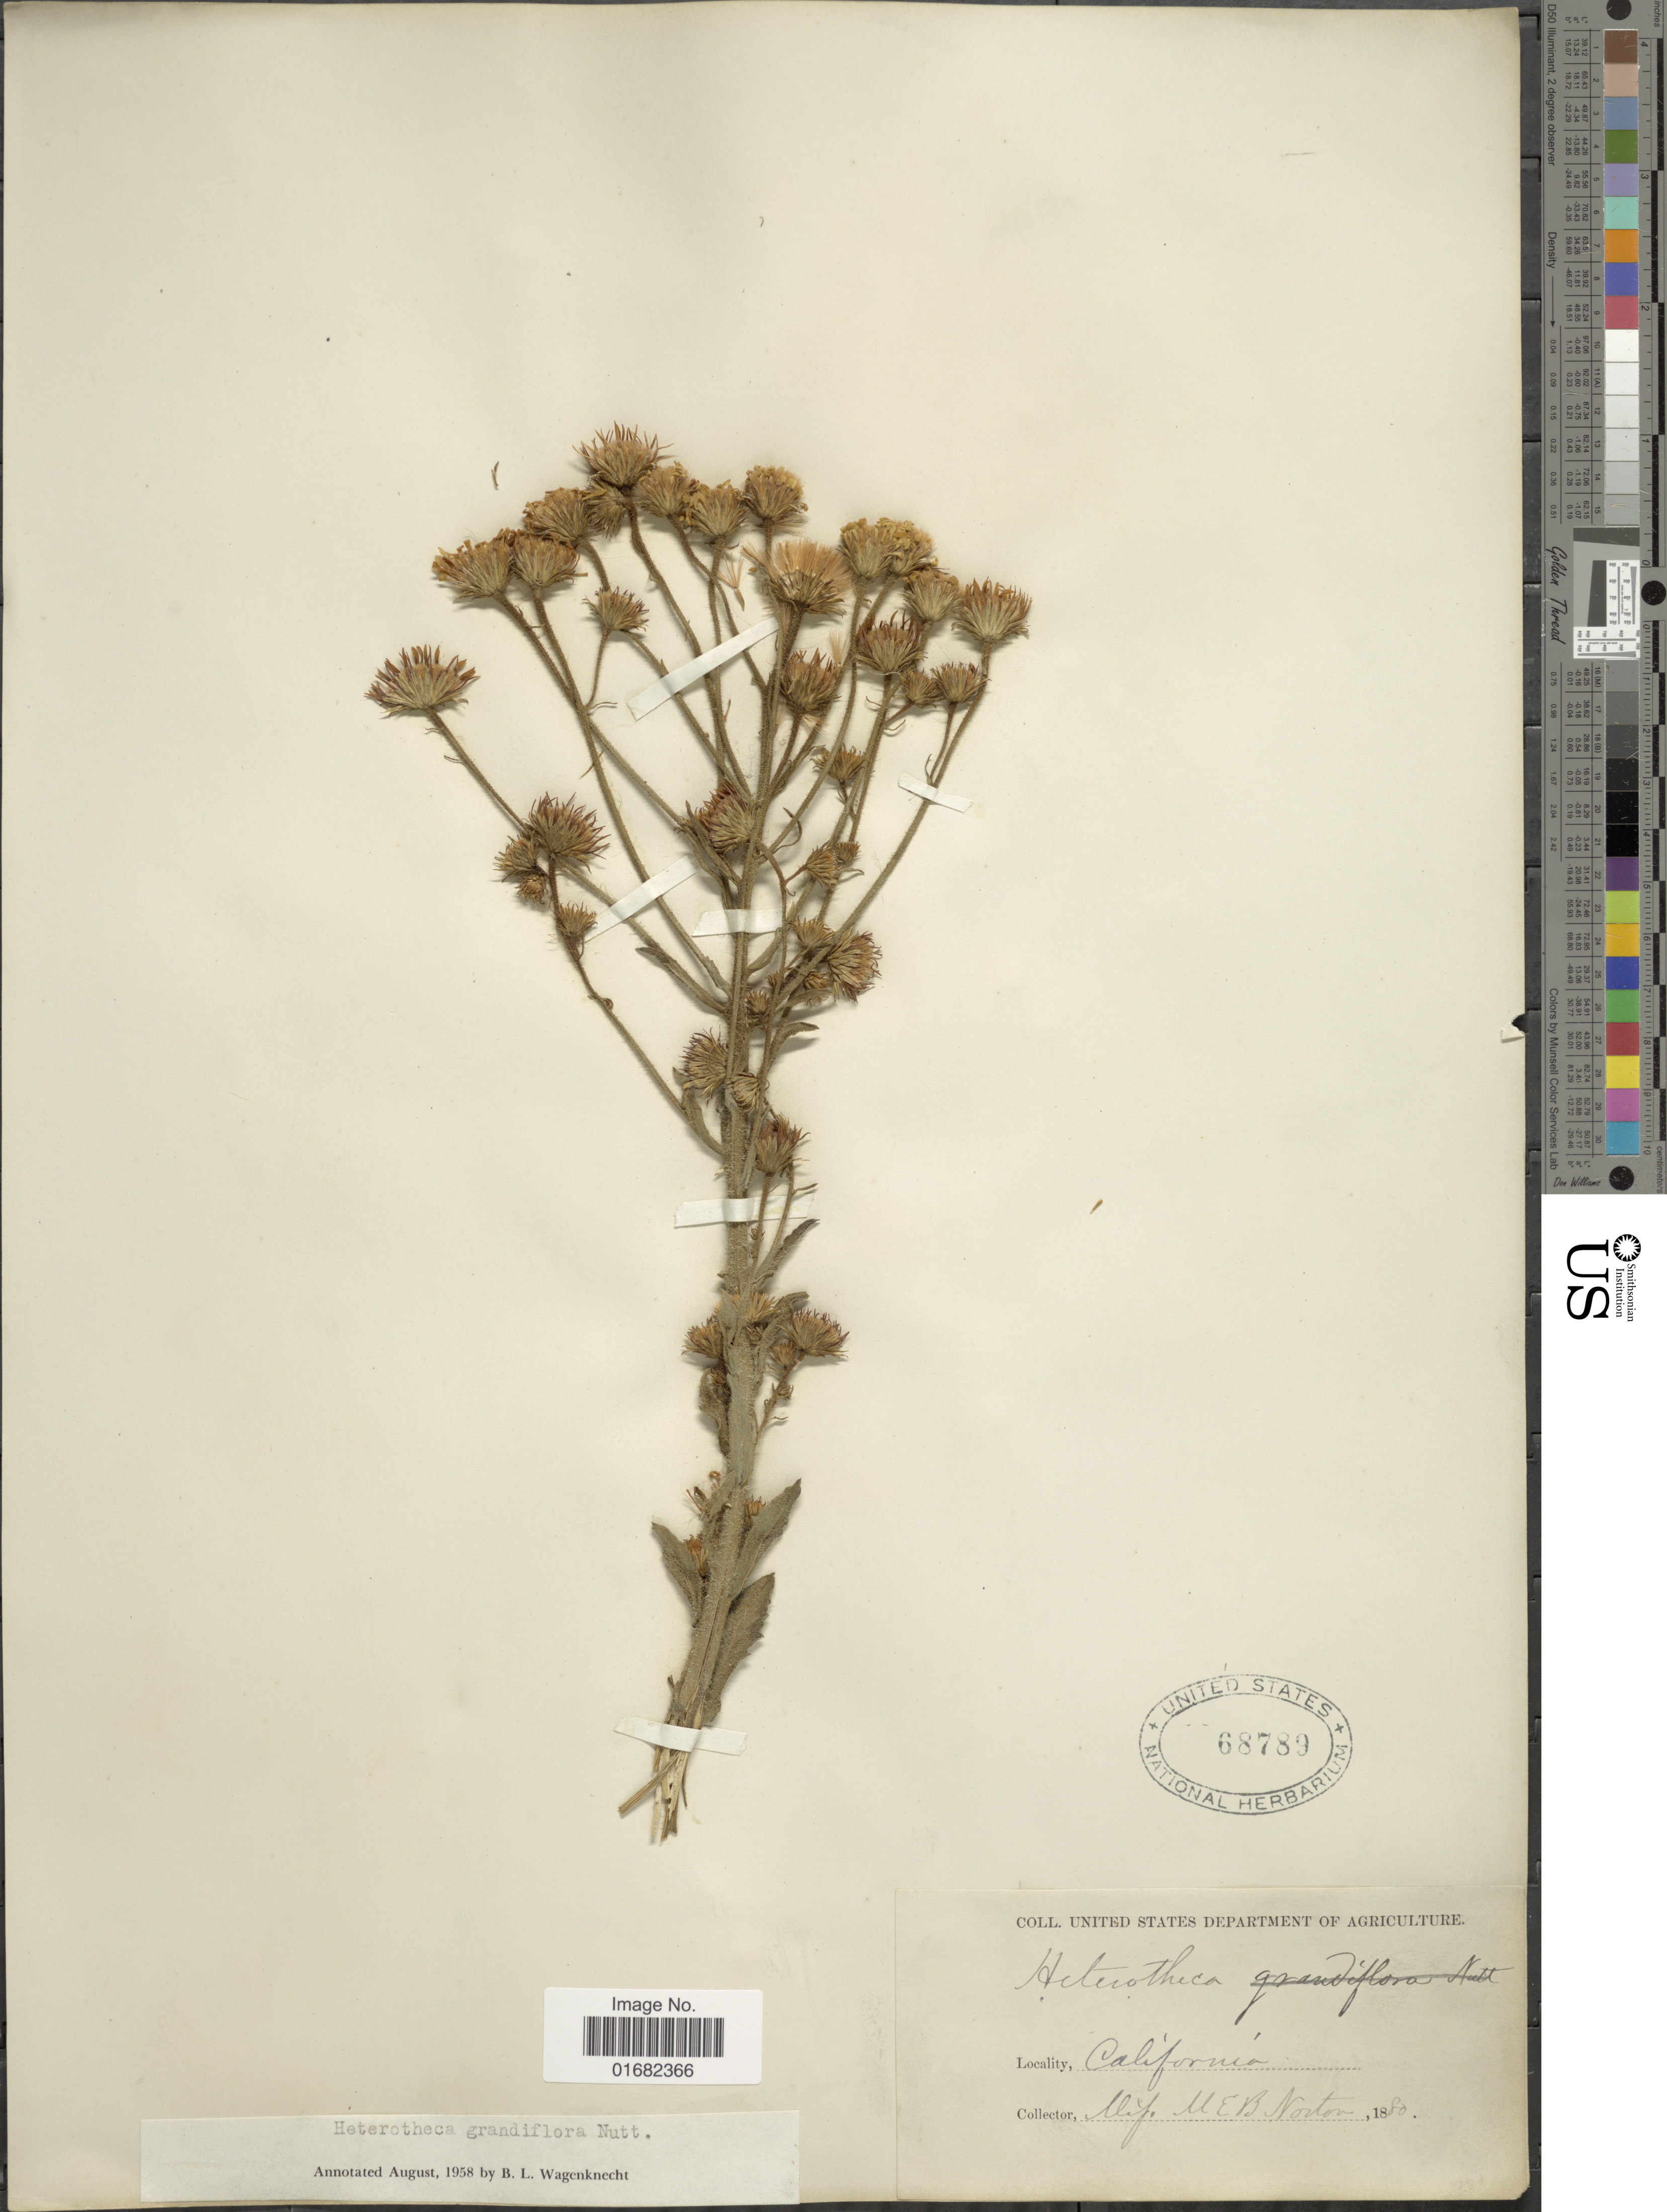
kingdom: Plantae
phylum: Tracheophyta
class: Magnoliopsida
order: Asterales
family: Asteraceae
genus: Heterotheca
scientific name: Heterotheca grandiflora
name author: Nutt.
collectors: M. Norton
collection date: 1880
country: United States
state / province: California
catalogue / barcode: US 68789